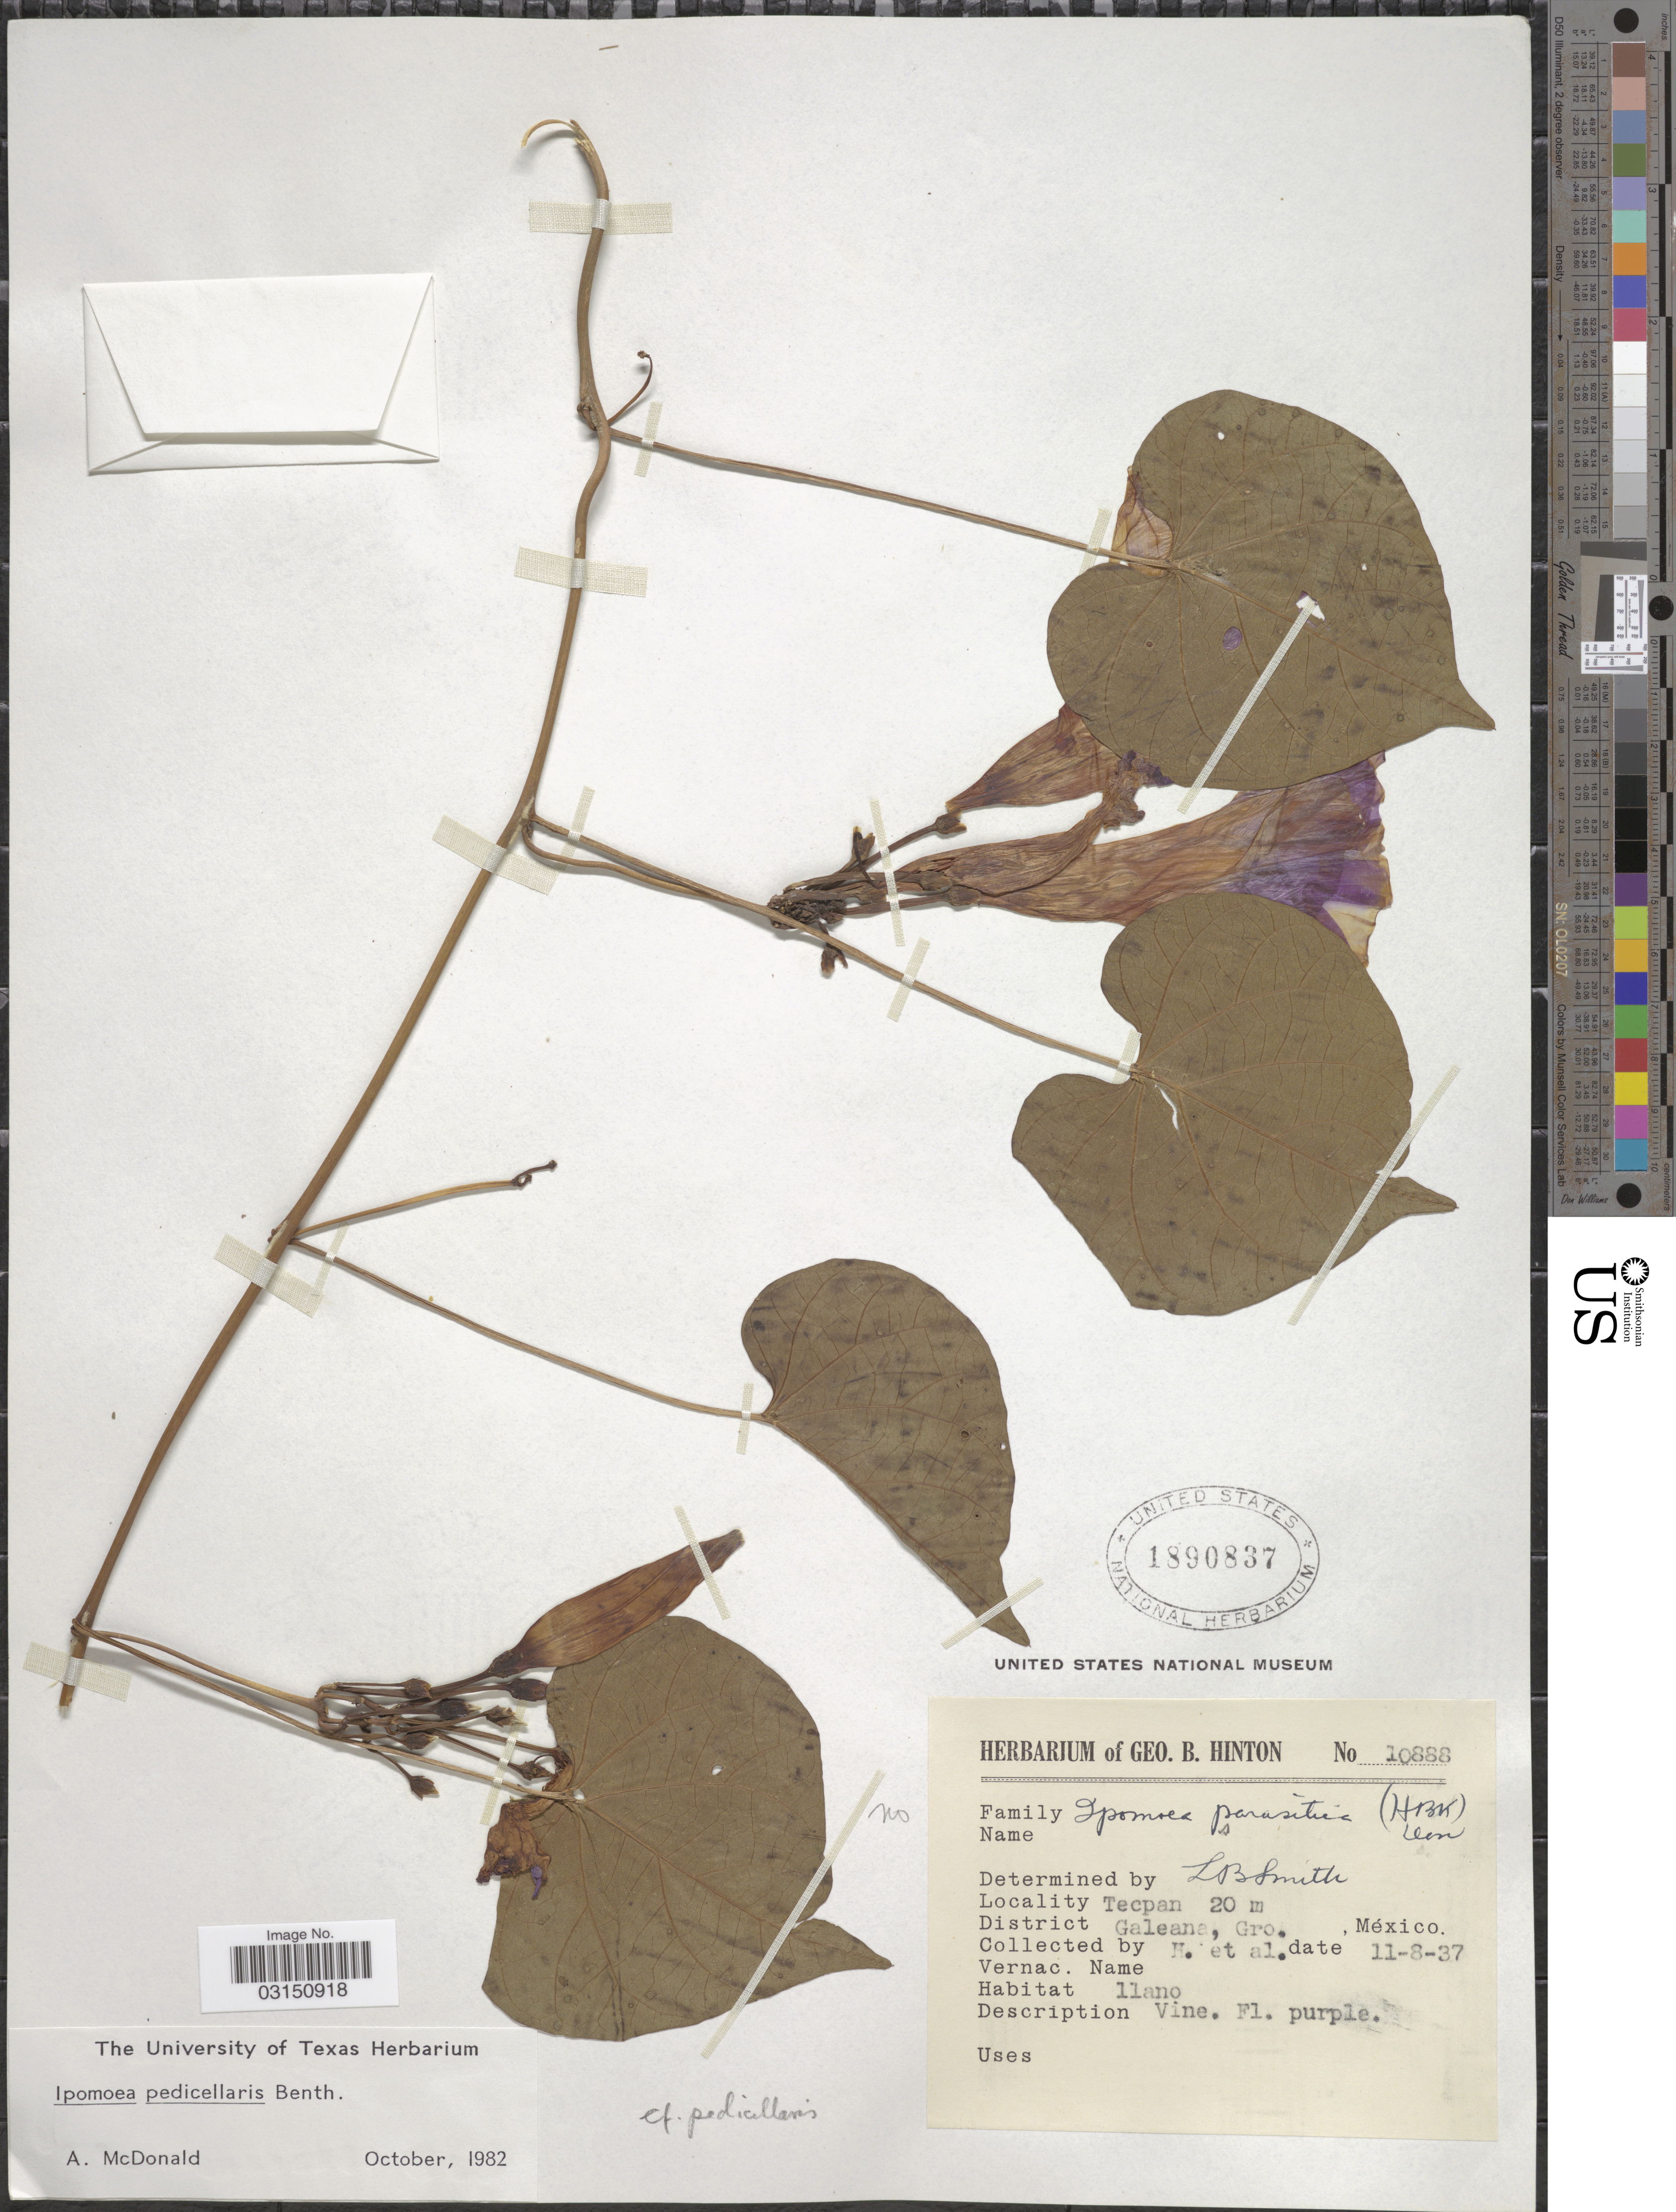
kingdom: Plantae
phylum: Tracheophyta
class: Magnoliopsida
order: Solanales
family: Convolvulaceae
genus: Ipomoea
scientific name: Ipomoea pedicellaris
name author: Benth.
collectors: G. B. Hinton & et al.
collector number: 10888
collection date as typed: Transcribed d/m/y: 11/8/37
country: Mexico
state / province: Guerrero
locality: Tecpan. District Galeana.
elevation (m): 20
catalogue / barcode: US 1890837